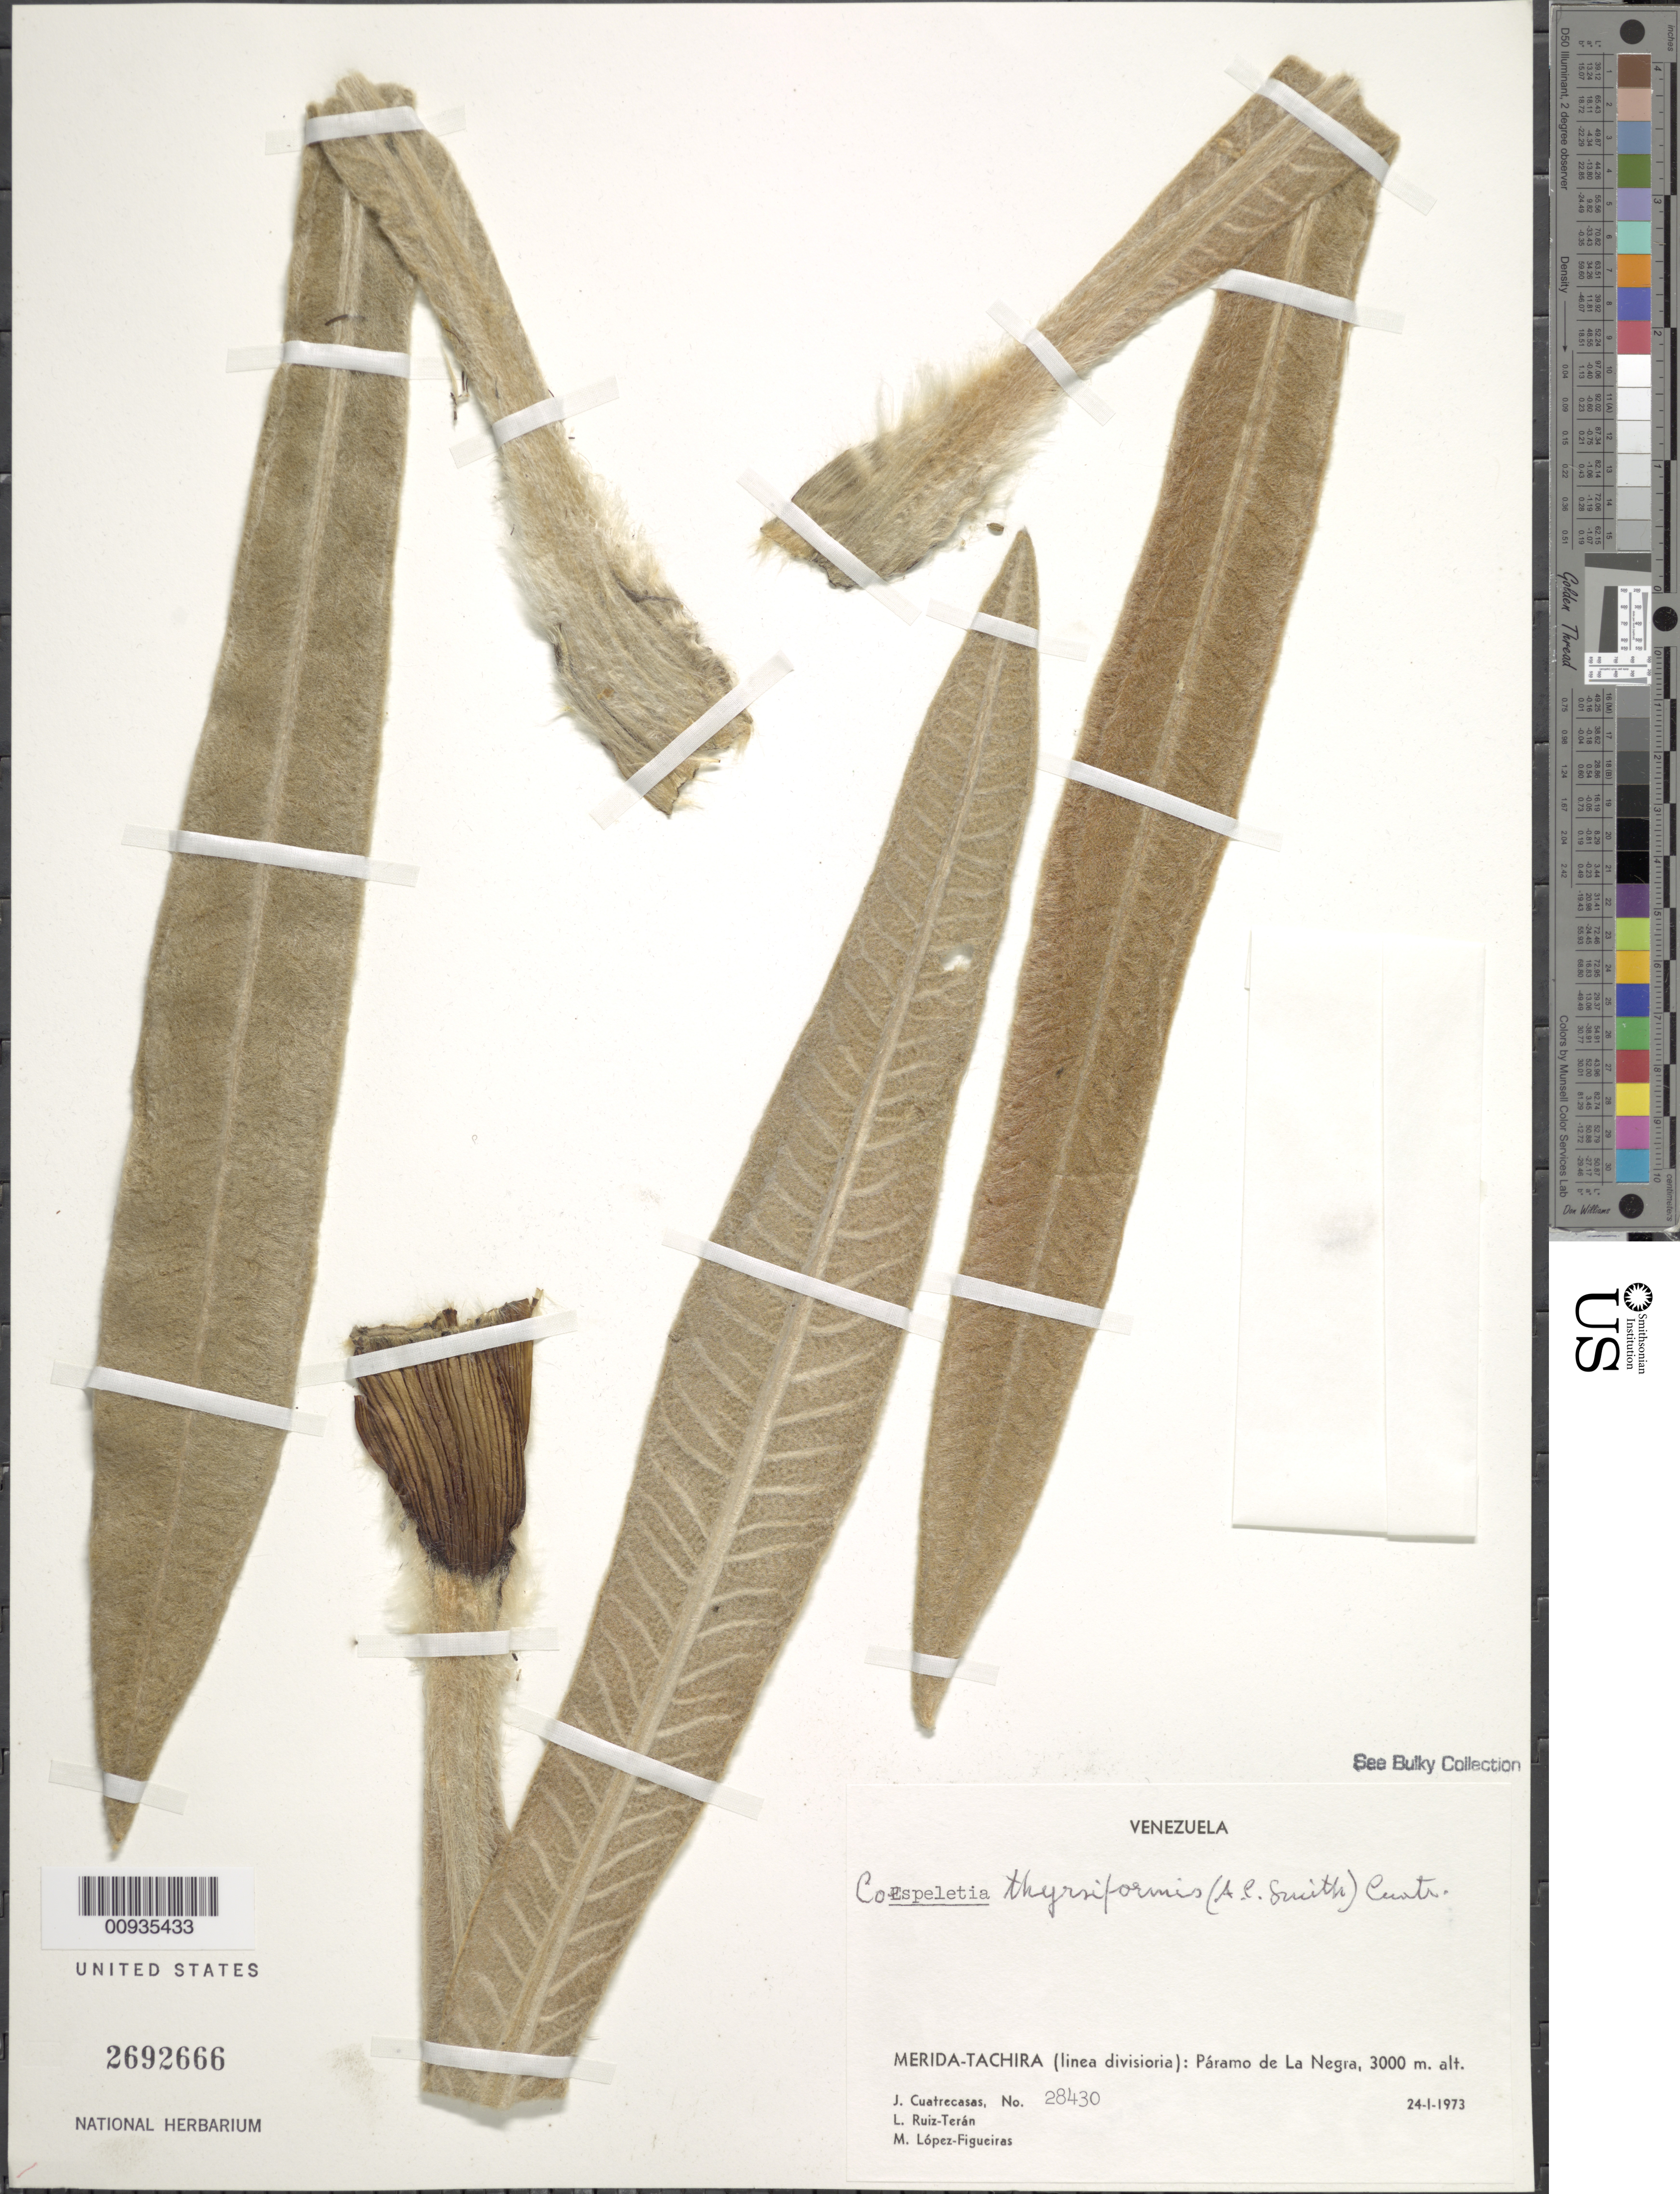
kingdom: Plantae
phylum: Tracheophyta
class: Magnoliopsida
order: Asterales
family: Asteraceae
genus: Coespeletia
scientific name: Coespeletia thyrsiformis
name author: (A.C. Sm.) Cuatrec.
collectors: J. Cuatrecasas, L. E. Ruíz-Terán & M. López Figueiras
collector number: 28430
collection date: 1973-01-24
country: Venezuela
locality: Merida-Tachira (linea divisoria): Paramo de La Negra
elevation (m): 3000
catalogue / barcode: US 2692666